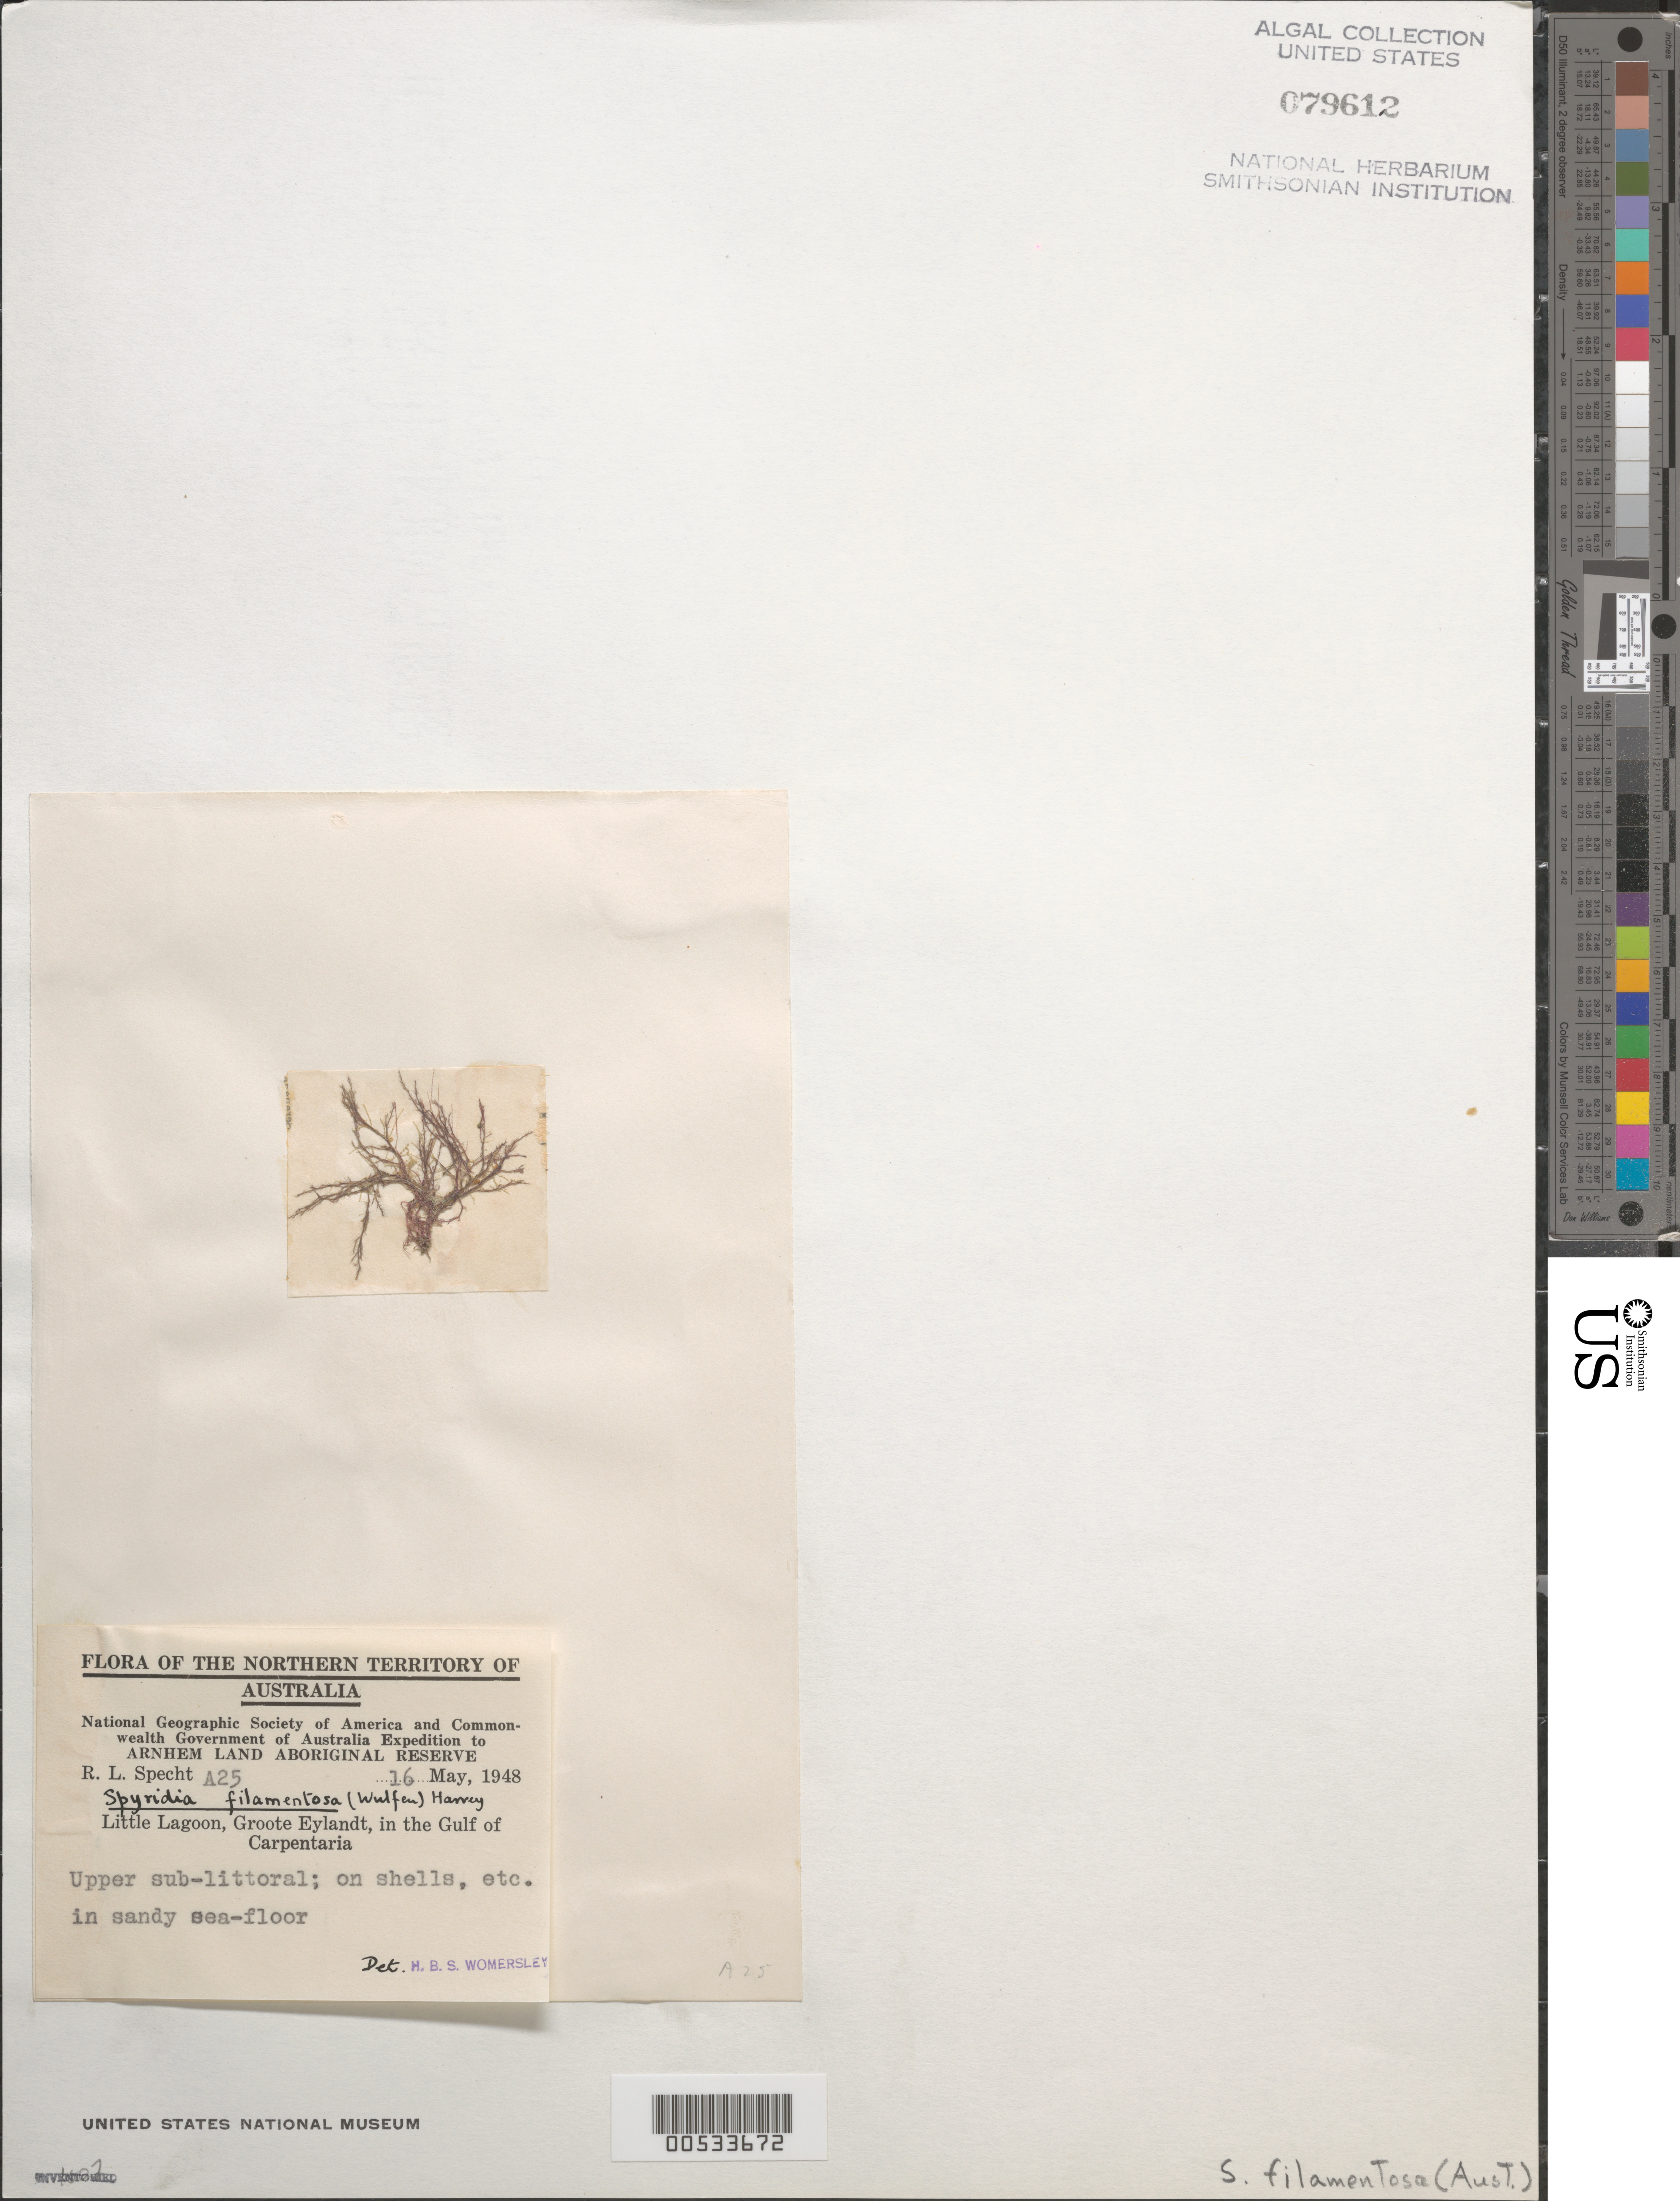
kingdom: Plantae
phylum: Rhodophyta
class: Florideophyceae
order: Ceramiales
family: Spyridiaceae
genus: Spyridia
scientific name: Spyridia filamentosa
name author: (Wulfen) Harv.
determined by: Womersley, H. B. S.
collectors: R. L. Specht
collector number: A25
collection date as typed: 16 May 1948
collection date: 1948-05-16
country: Australia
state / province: Northern Territory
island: Groote Eylandt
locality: Little Lagoon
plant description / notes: National Geographic Society of America and Commonwealth Government of Australia Expedition to Arnhem Land Aboriginal Reserve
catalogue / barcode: US 79612